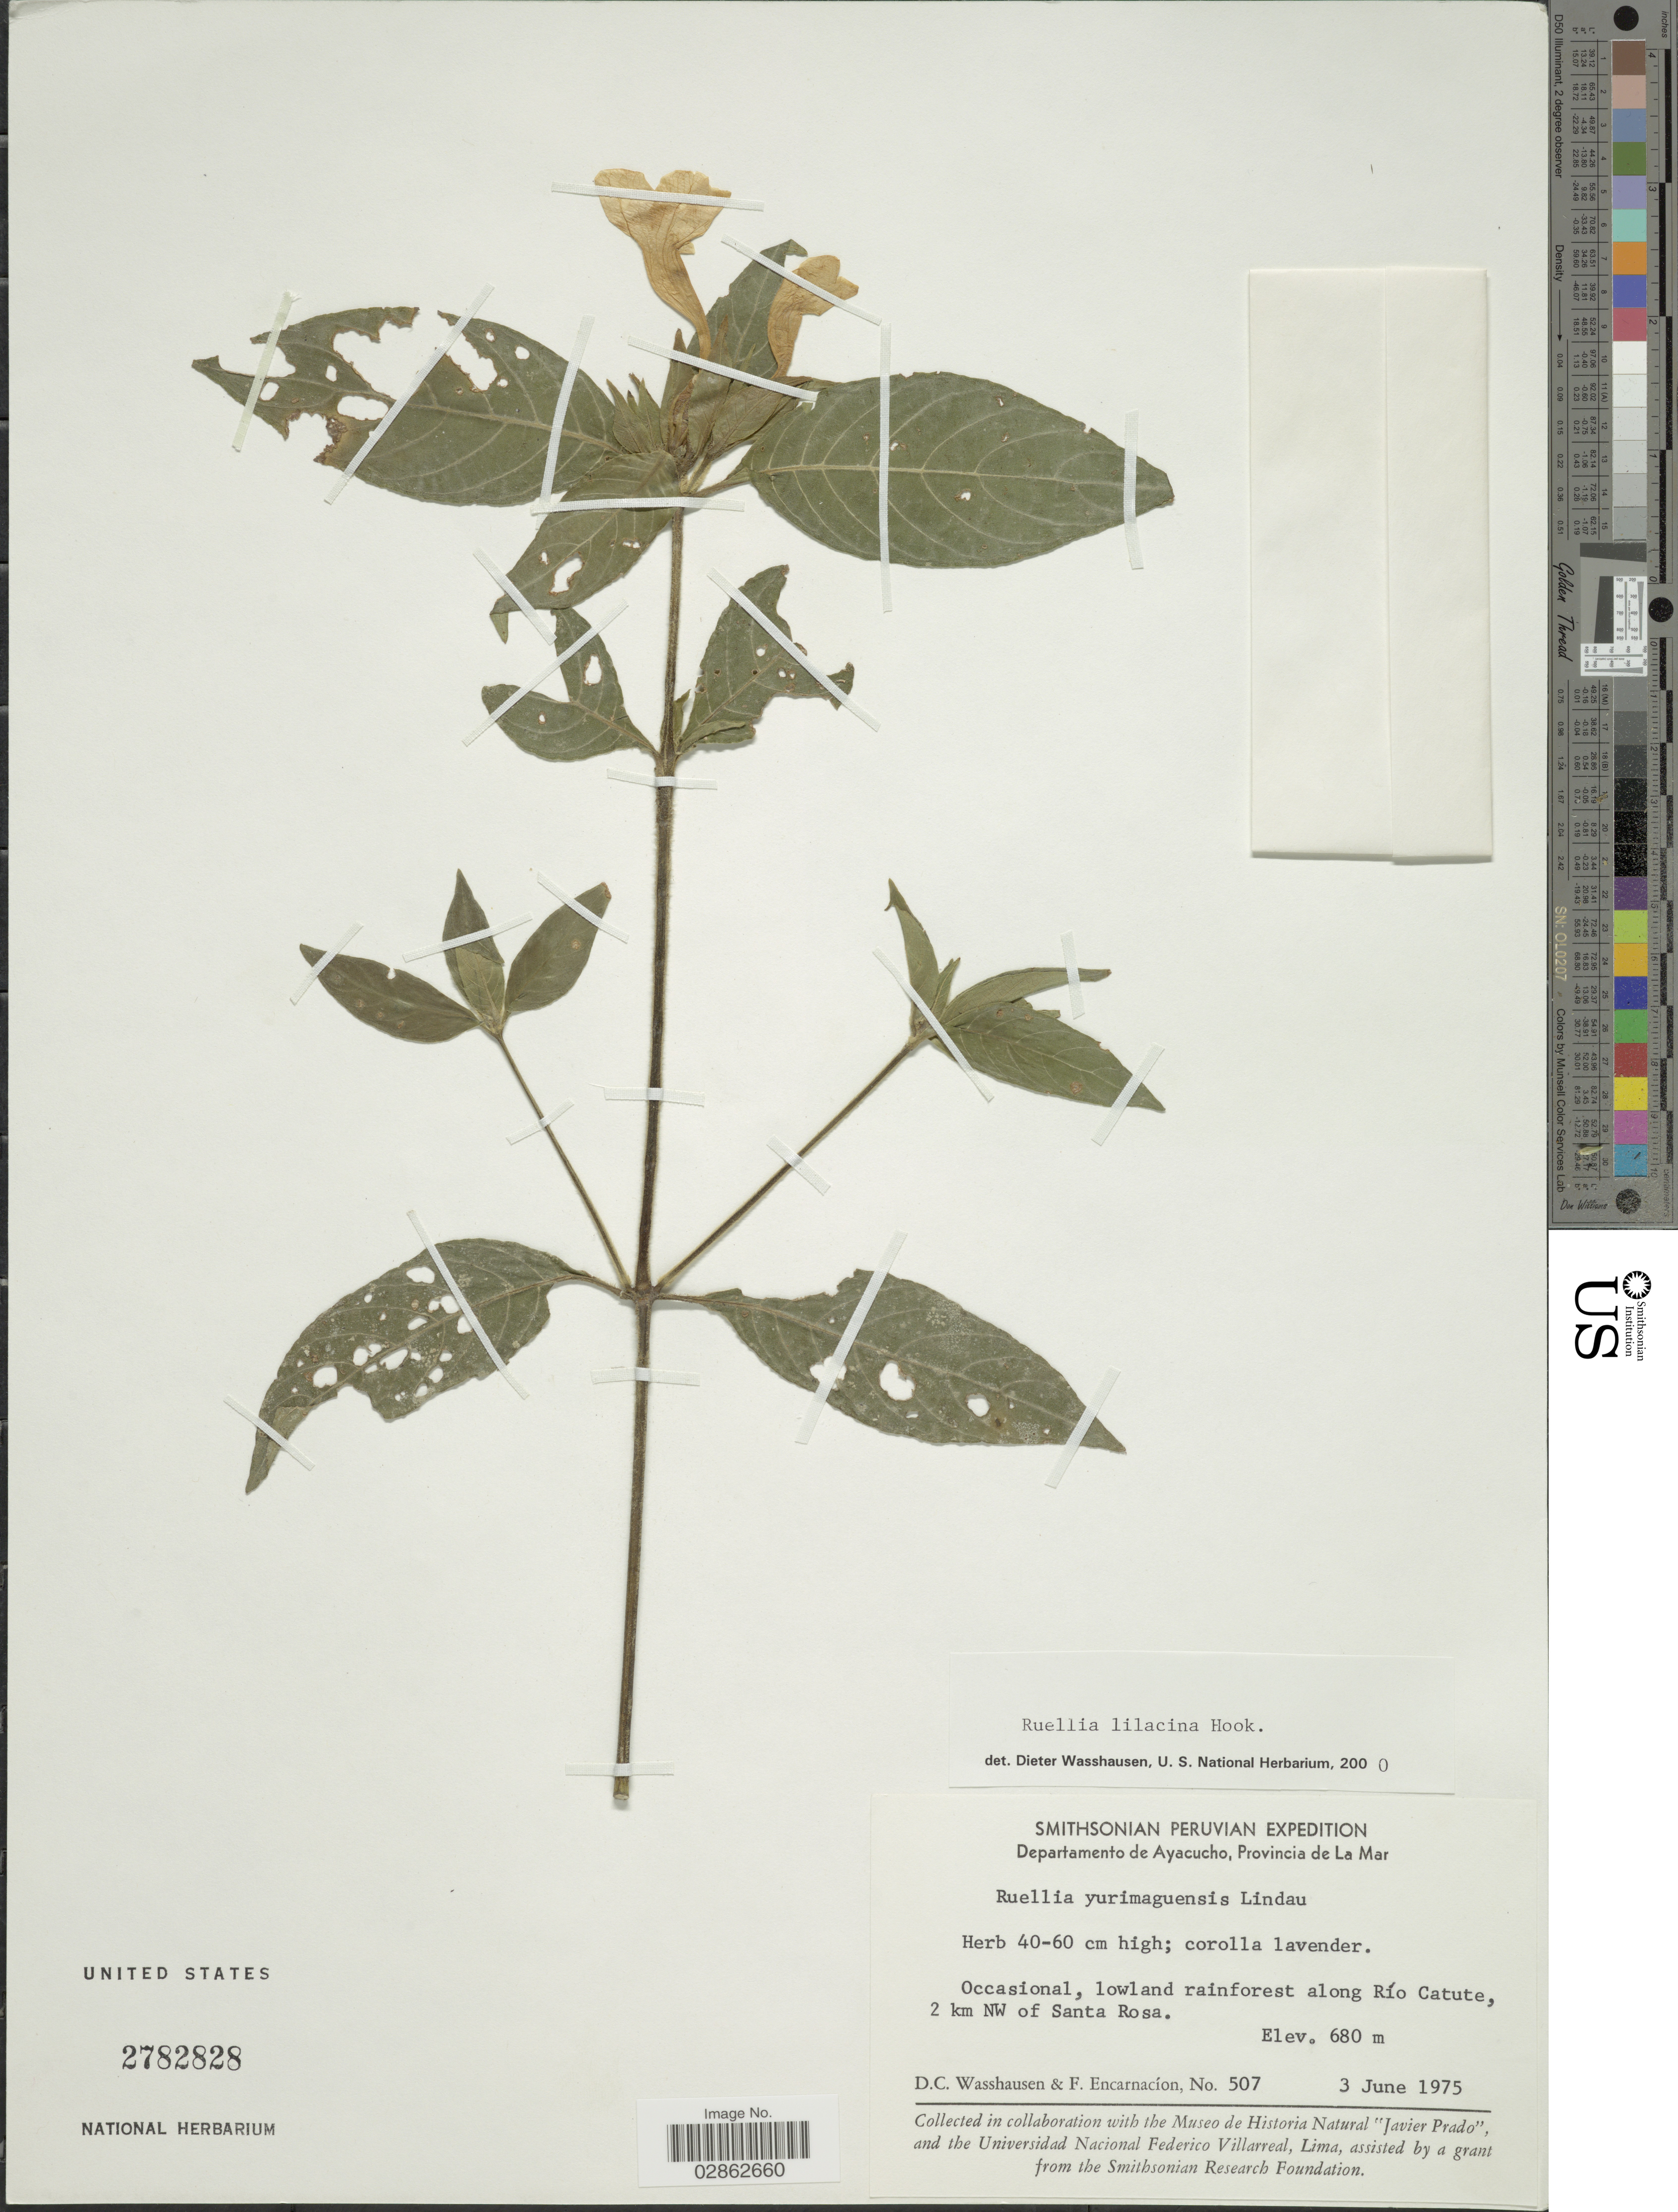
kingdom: Plantae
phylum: Tracheophyta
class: Magnoliopsida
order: Lamiales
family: Acanthaceae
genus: Ruellia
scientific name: Ruellia yurimaguensis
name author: Lindau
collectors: D. C. Wasshausen & F. Encarnación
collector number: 507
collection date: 1975-06-03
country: Peru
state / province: Ayacucho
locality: Departamento de Ayacucho, Provincia de La Mar. Along Río Catute, 2 km NW of Santa Rosa.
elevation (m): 680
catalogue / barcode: US 2782828